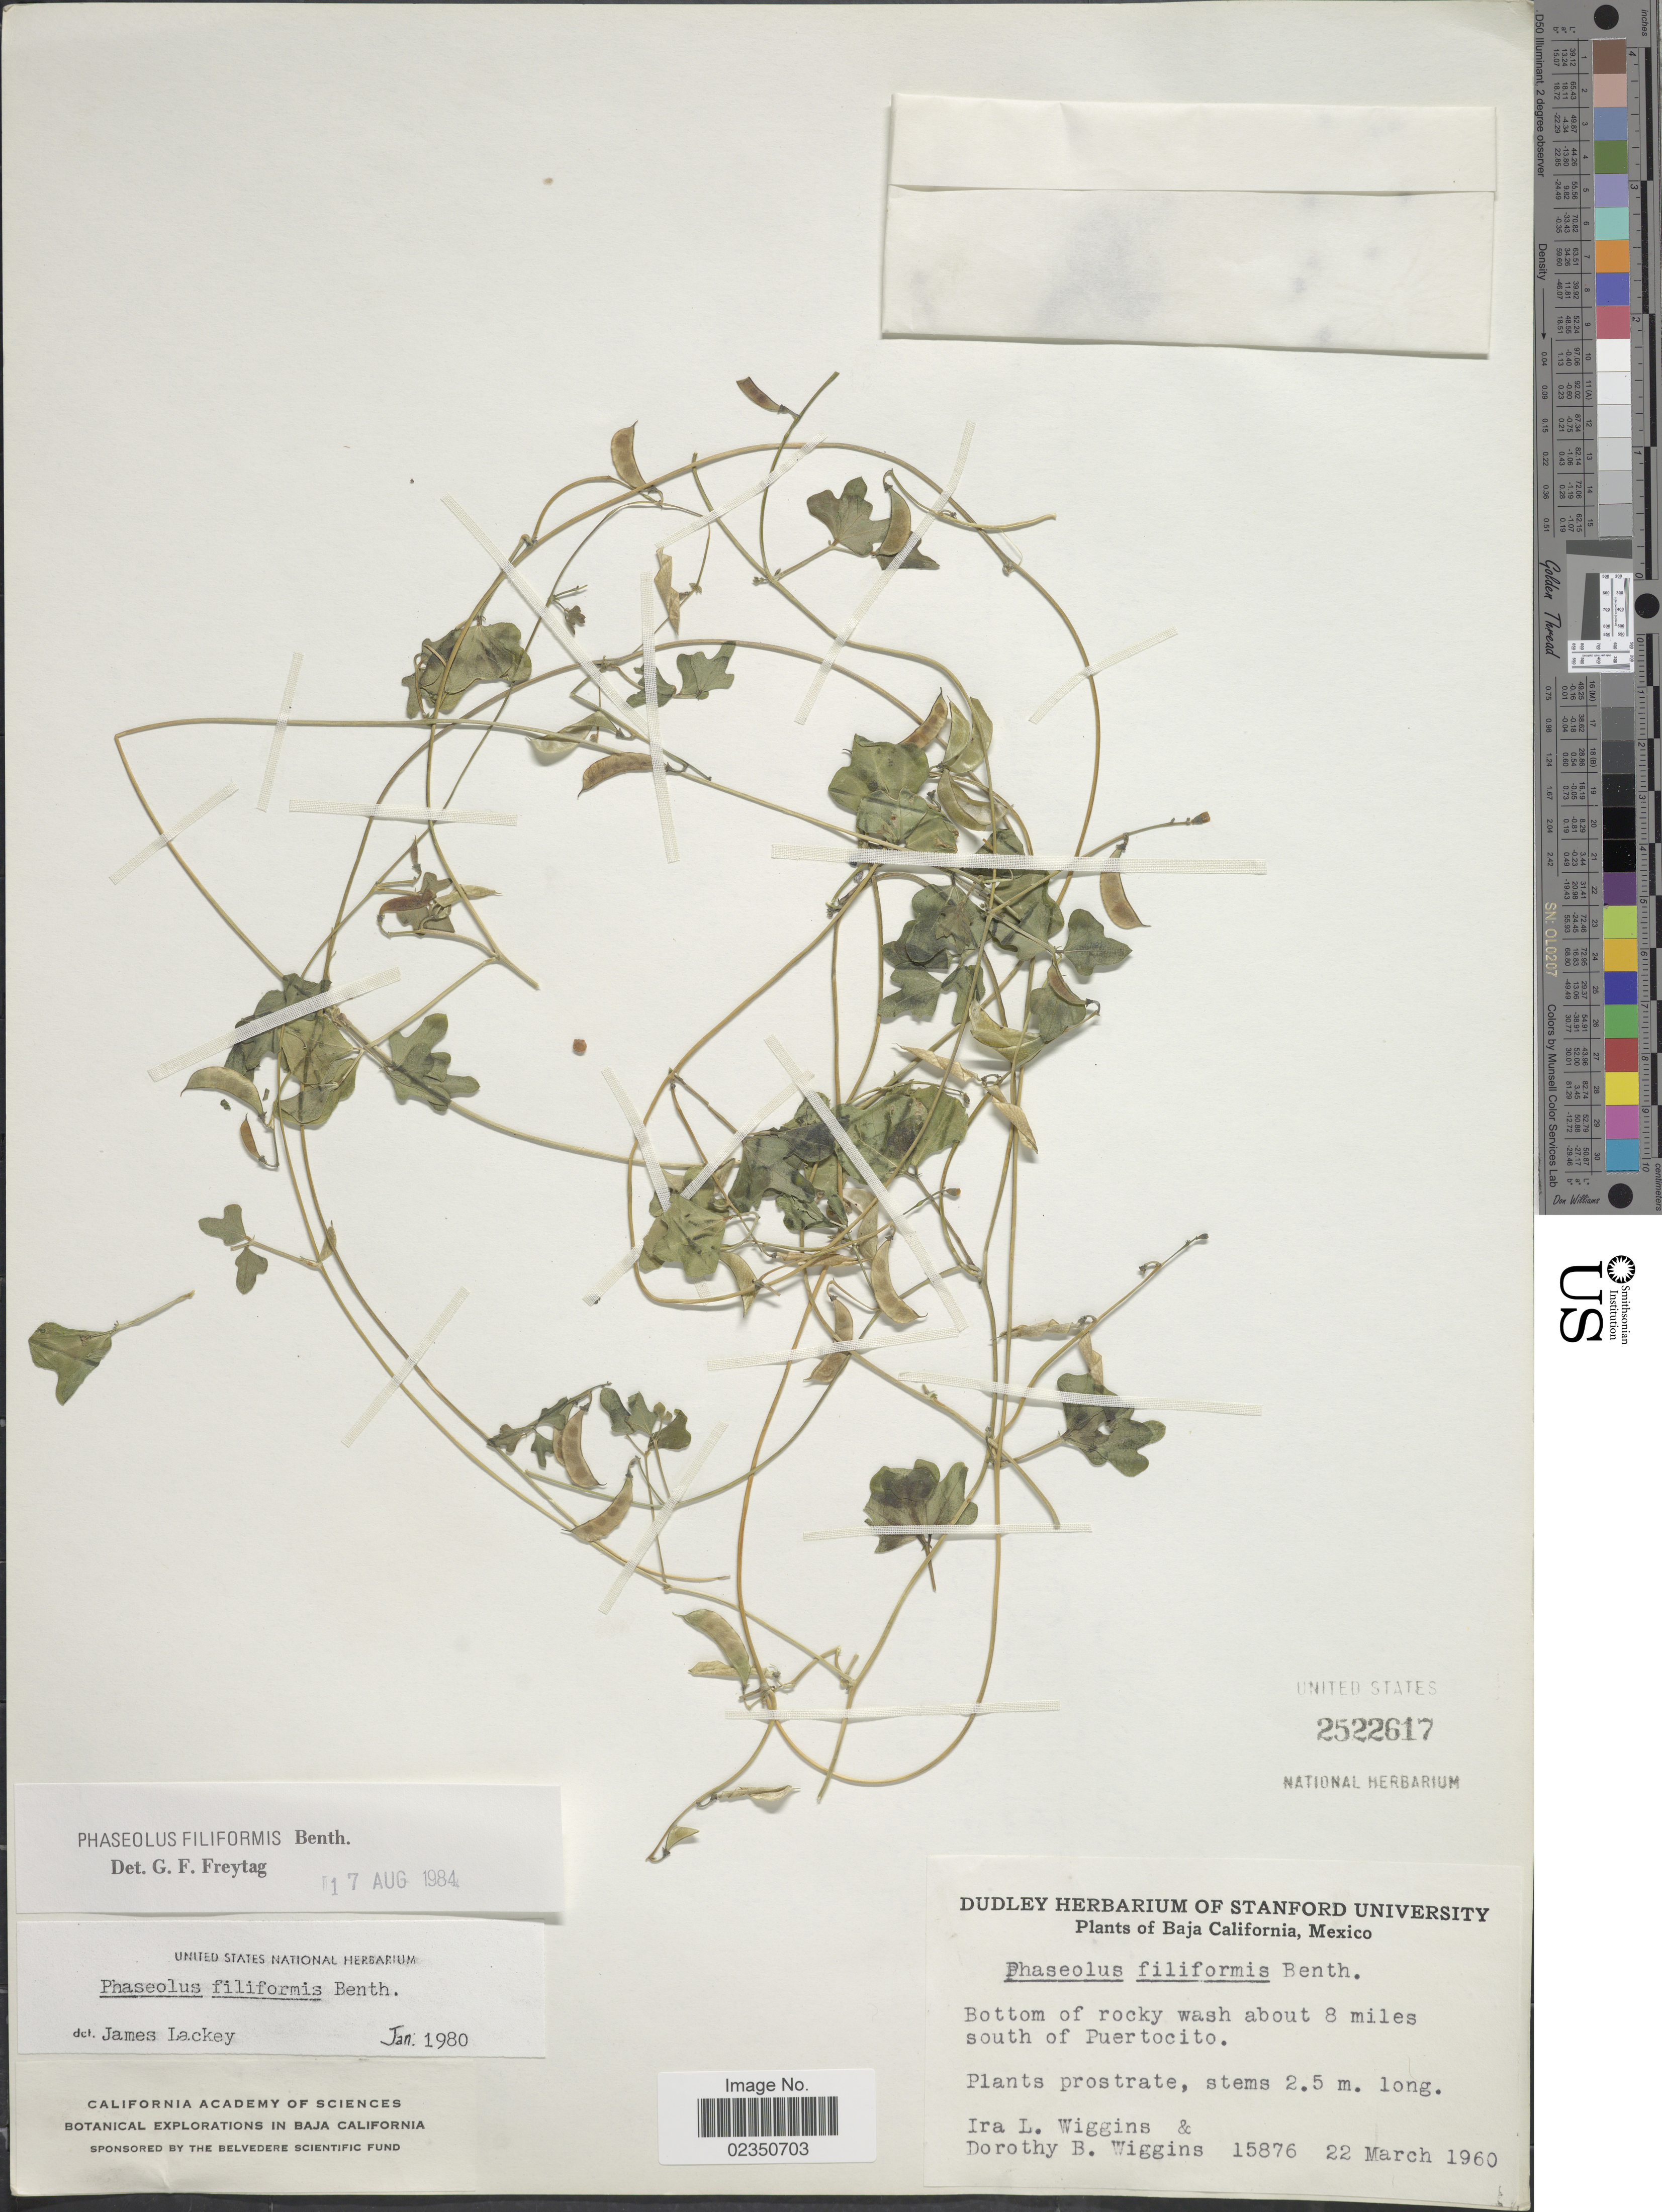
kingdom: Plantae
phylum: Tracheophyta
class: Magnoliopsida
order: Fabales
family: Fabaceae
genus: Phaseolus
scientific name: Phaseolus filiformis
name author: Benth.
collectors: I. L. Wiggins & D. B. Wiggins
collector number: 15876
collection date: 1960-03-22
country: Mexico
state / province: Baja California Norte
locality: Bottom of rocky wash about 8 miles south of Puertocito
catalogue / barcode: US 2522617